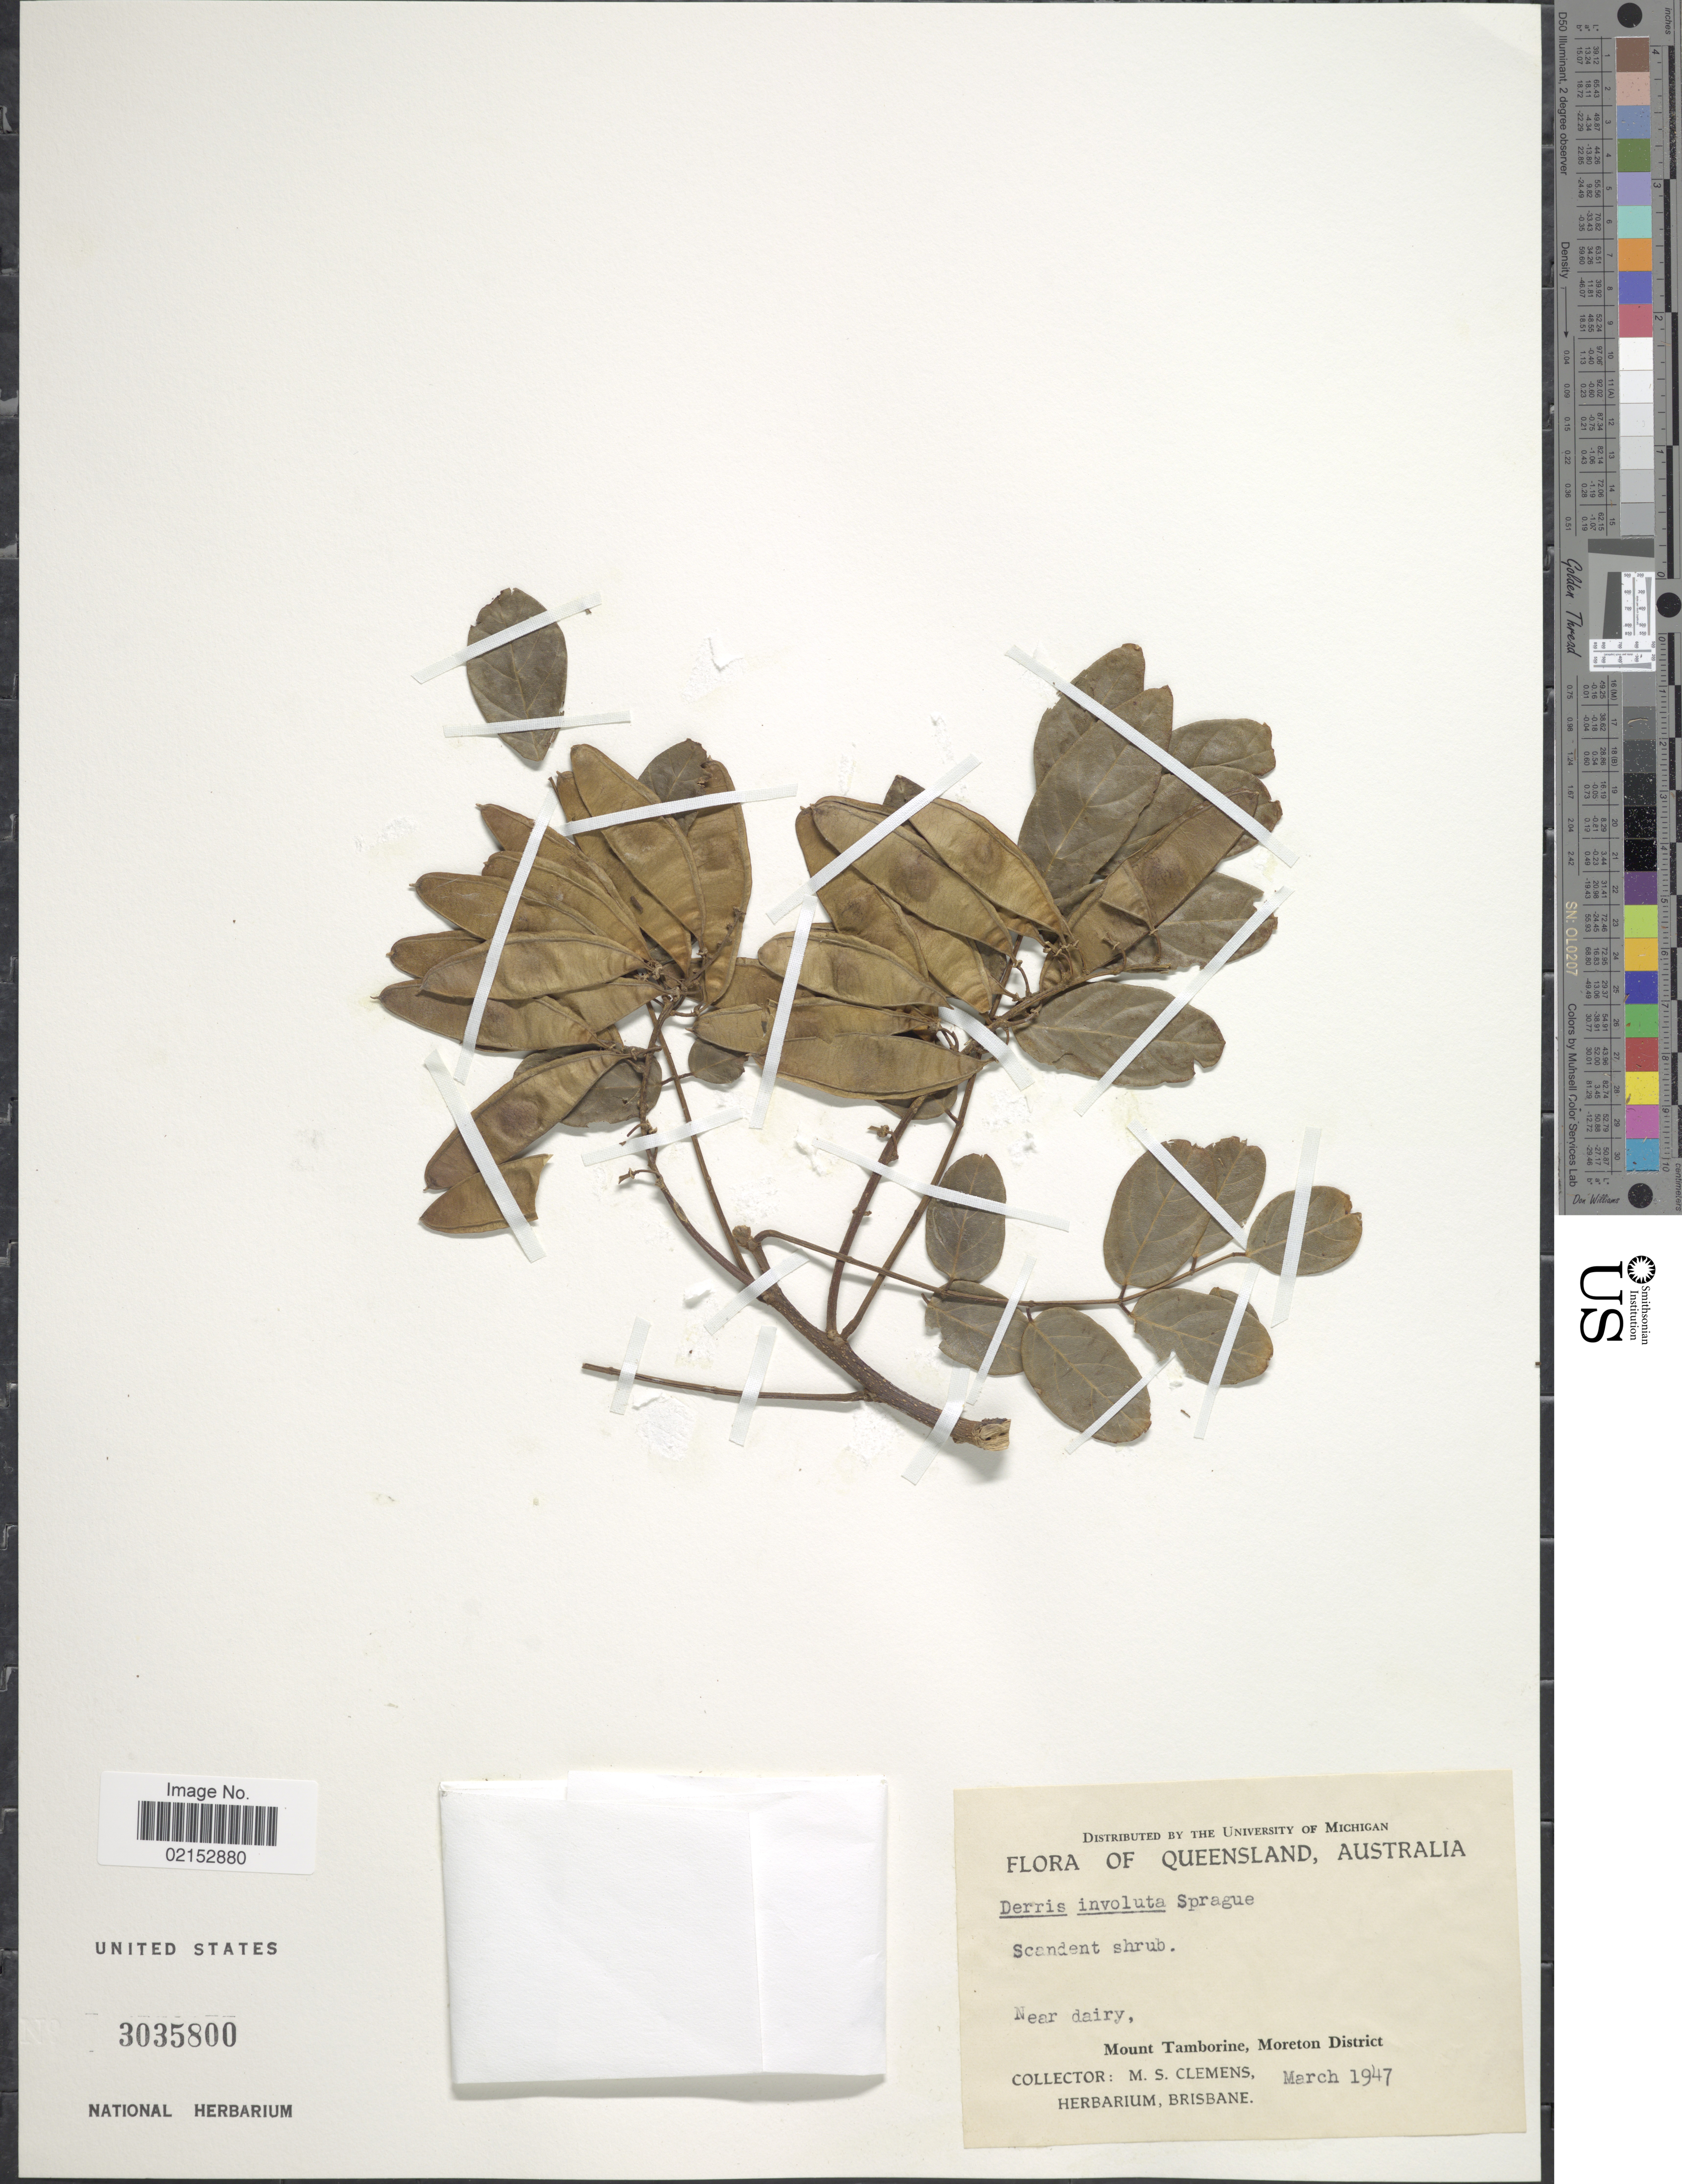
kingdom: Plantae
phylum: Tracheophyta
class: Magnoliopsida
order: Fabales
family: Fabaceae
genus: Brachypterum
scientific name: Brachypterum involutum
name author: (Sprague) Adema & Sirich.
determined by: Strong, Mark T., (BOT), Smithsonian Institution - National Museum of Natural History (UNITED STATES)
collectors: M. S. Clemens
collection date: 1947-03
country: Australia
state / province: Queensland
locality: Near dairy, Mount Tamborine, Moreton District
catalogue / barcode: US 3035800